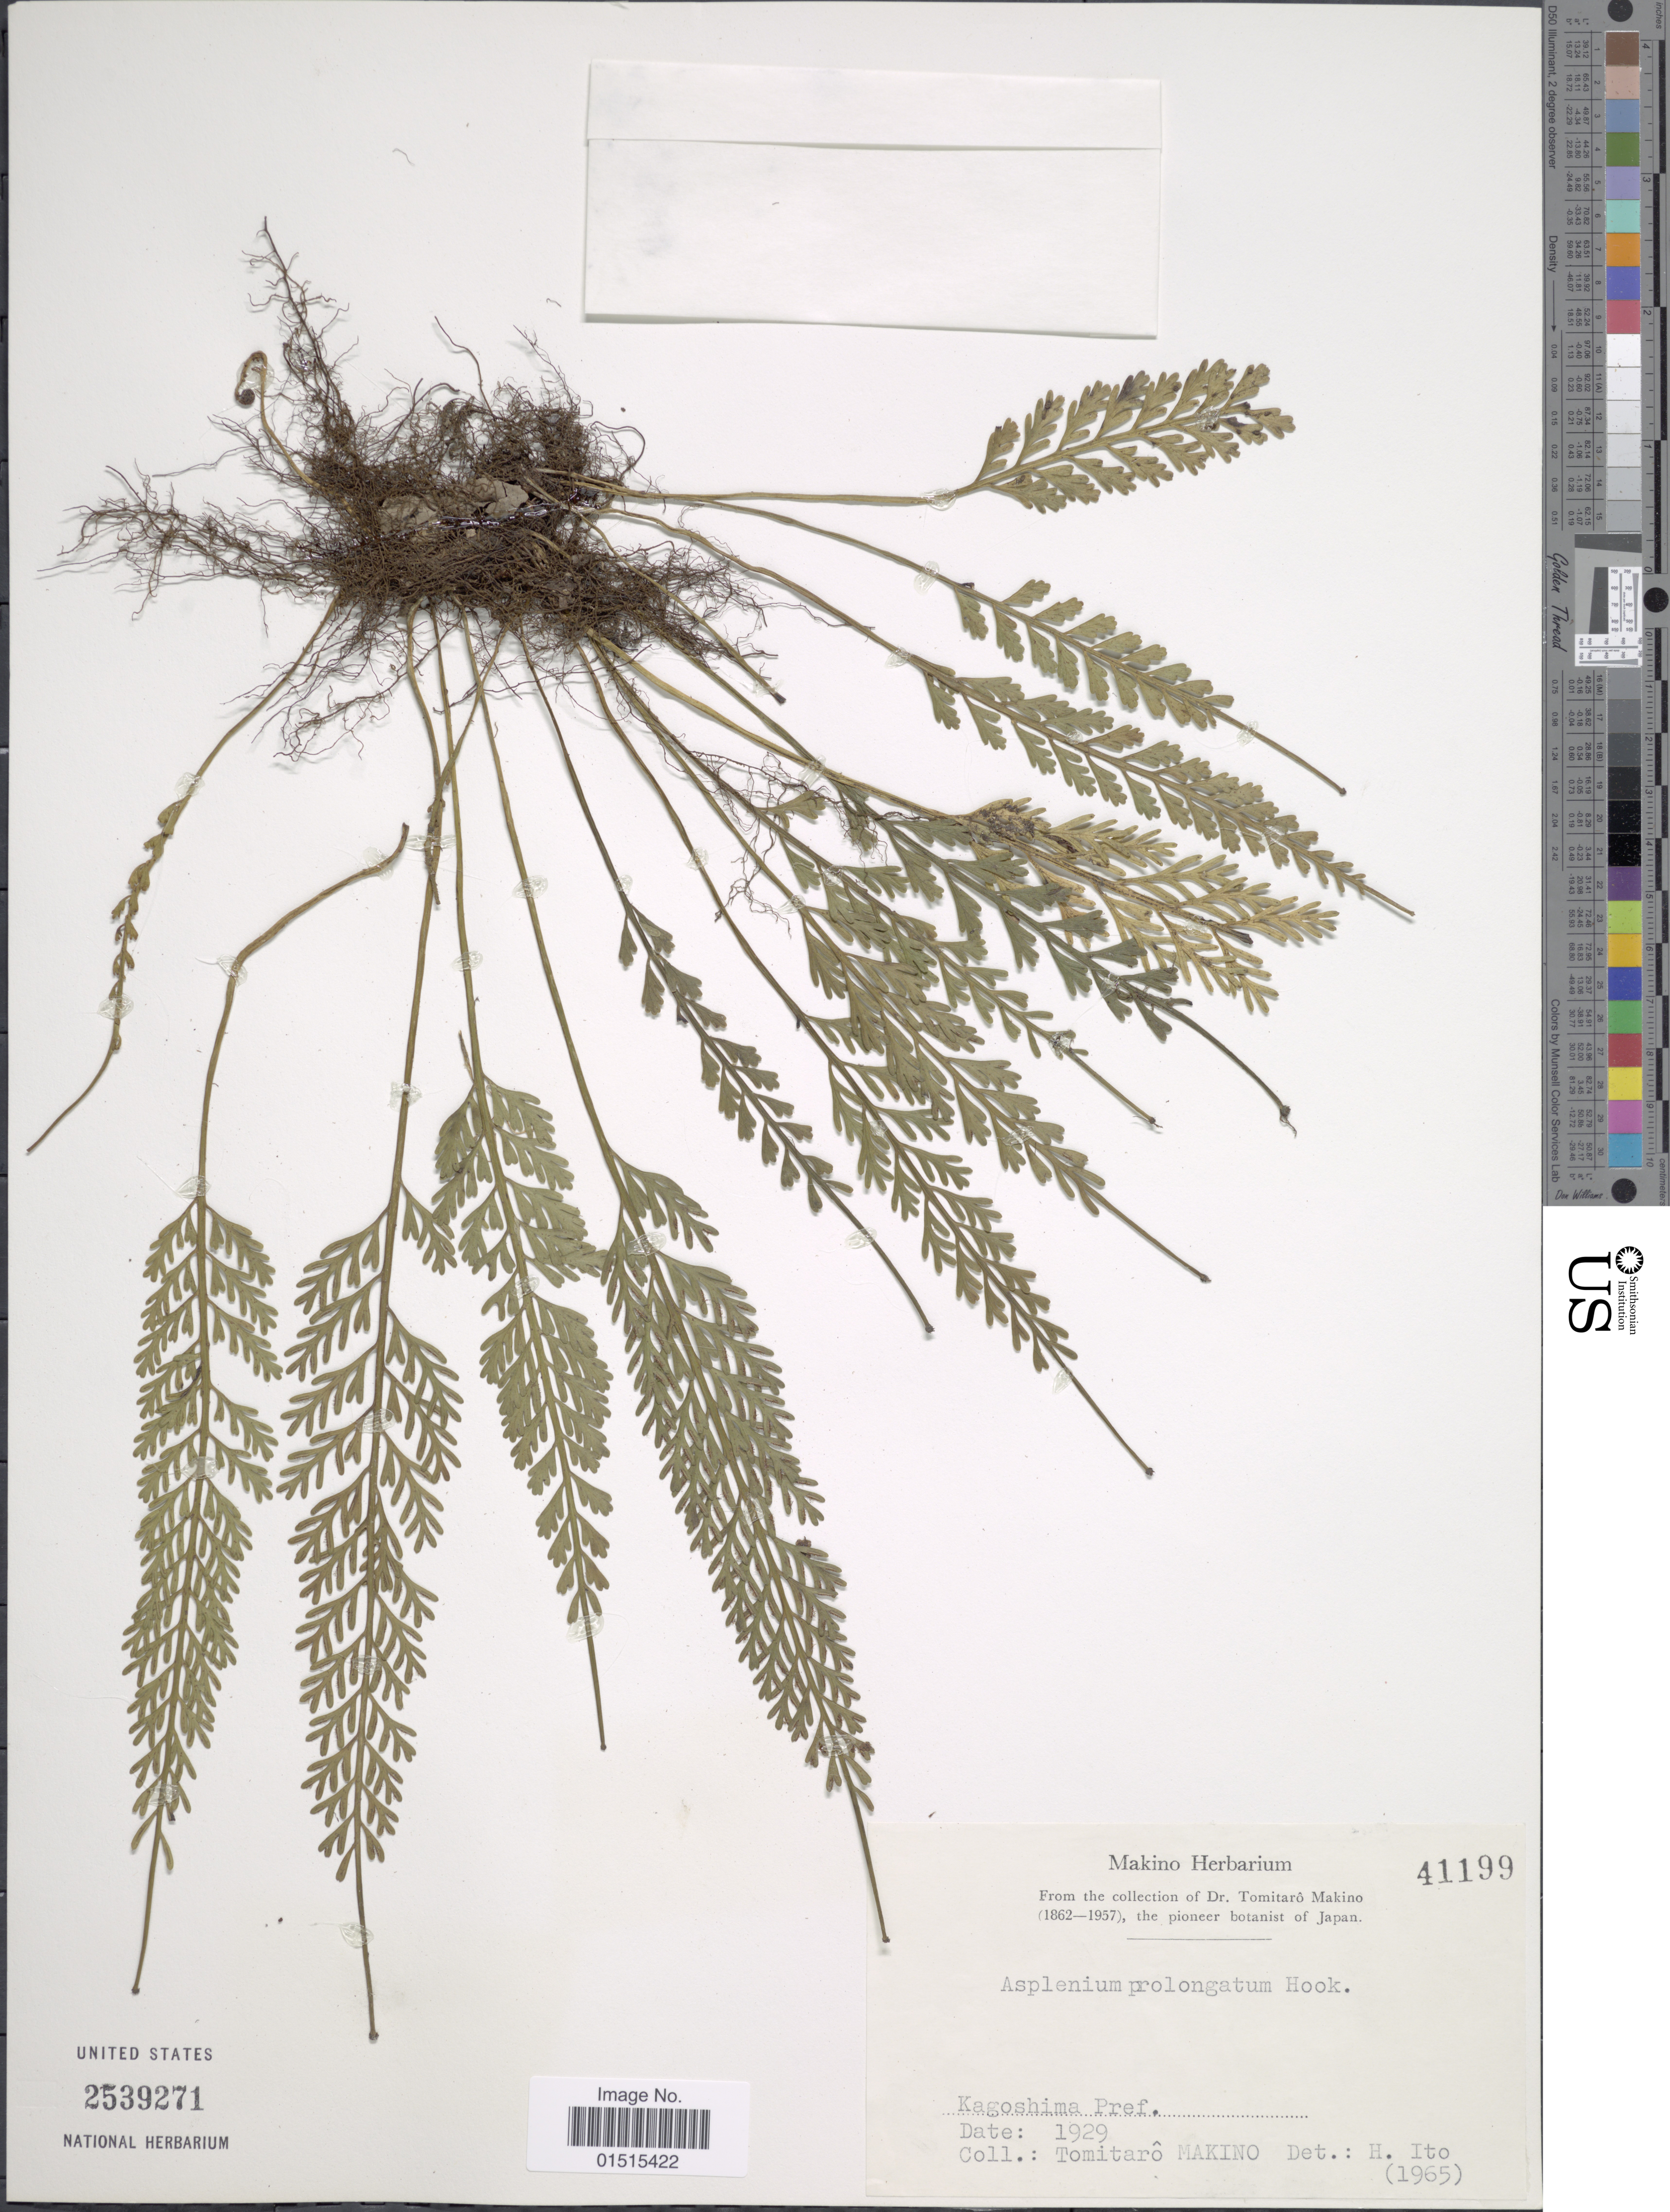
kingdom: Plantae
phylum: Tracheophyta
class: Polypodiopsida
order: Polypodiales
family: Aspleniaceae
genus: Asplenium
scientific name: Asplenium prolongatum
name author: Hook.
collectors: T. Makino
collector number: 41199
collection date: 1929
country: Japan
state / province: Kagosima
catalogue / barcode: US 2539271